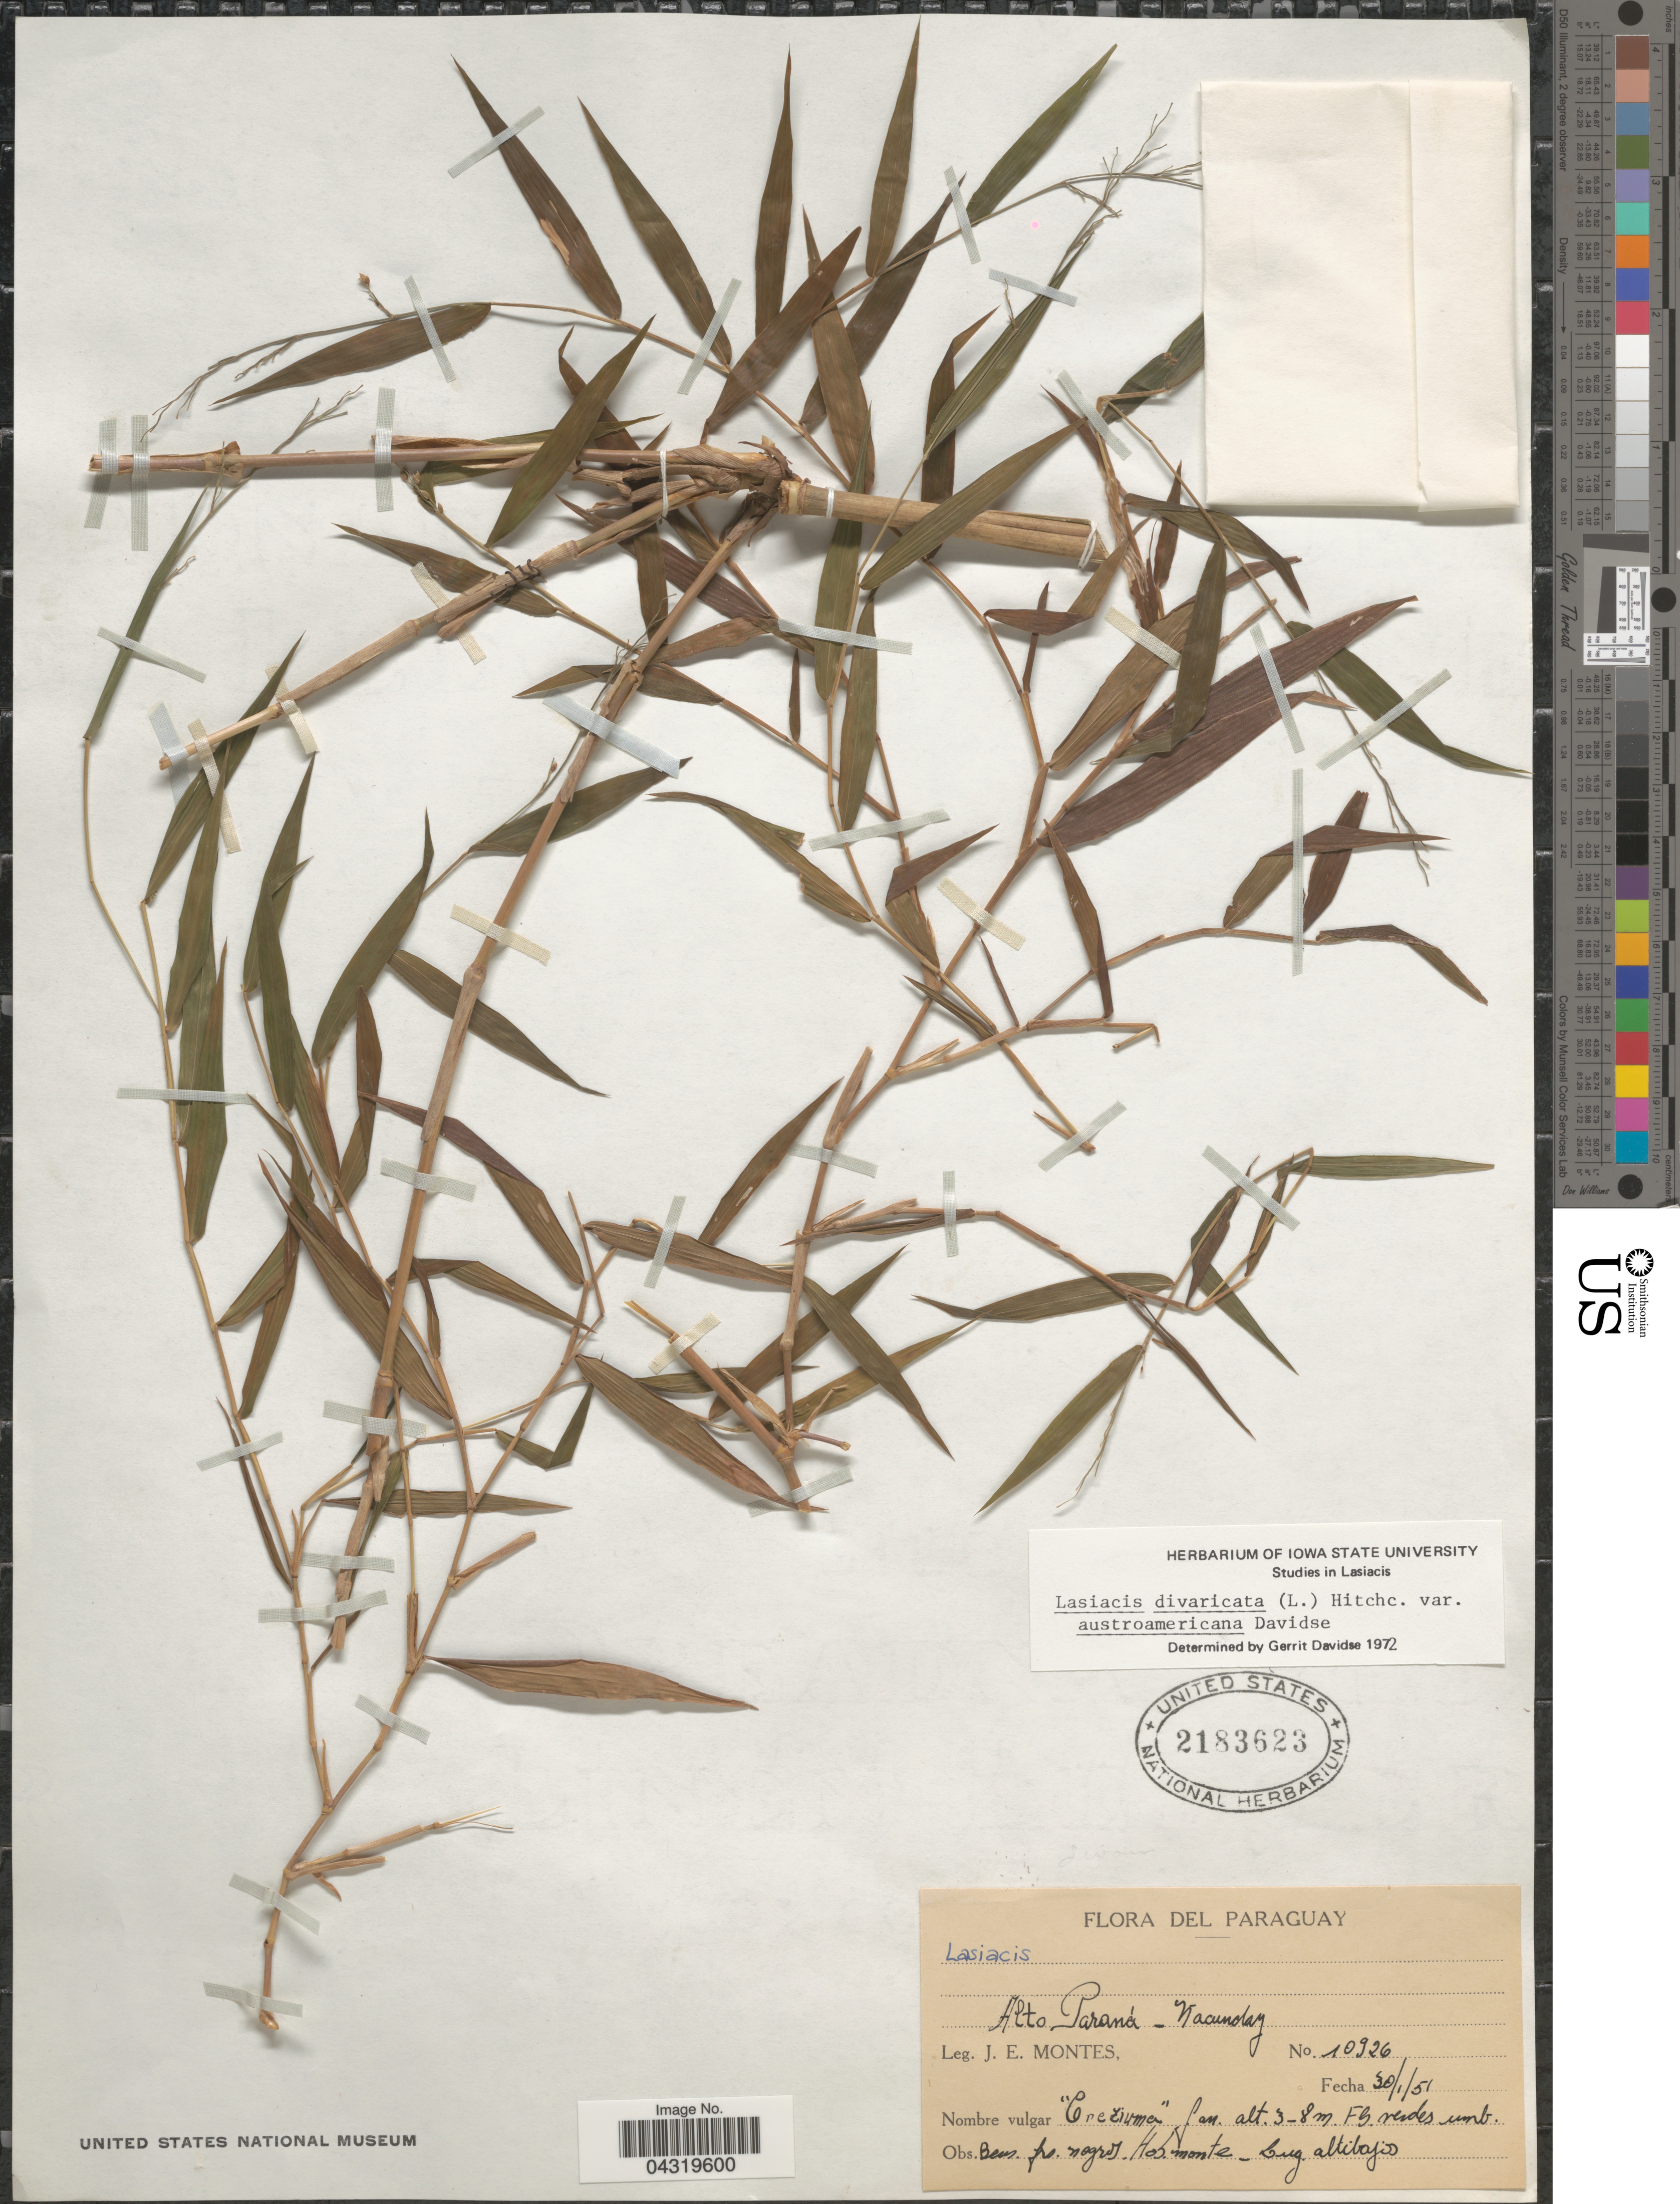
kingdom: Plantae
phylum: Tracheophyta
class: Liliopsida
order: Poales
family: Poaceae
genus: Lasiacis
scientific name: Lasiacis divaricata var. austroamericana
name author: Davidse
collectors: J. E. Montes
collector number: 10926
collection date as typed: Transcribed d/m/y: 30/1/51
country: Paraguay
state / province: Alto Parana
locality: Nacunday.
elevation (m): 3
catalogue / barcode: US 2183623